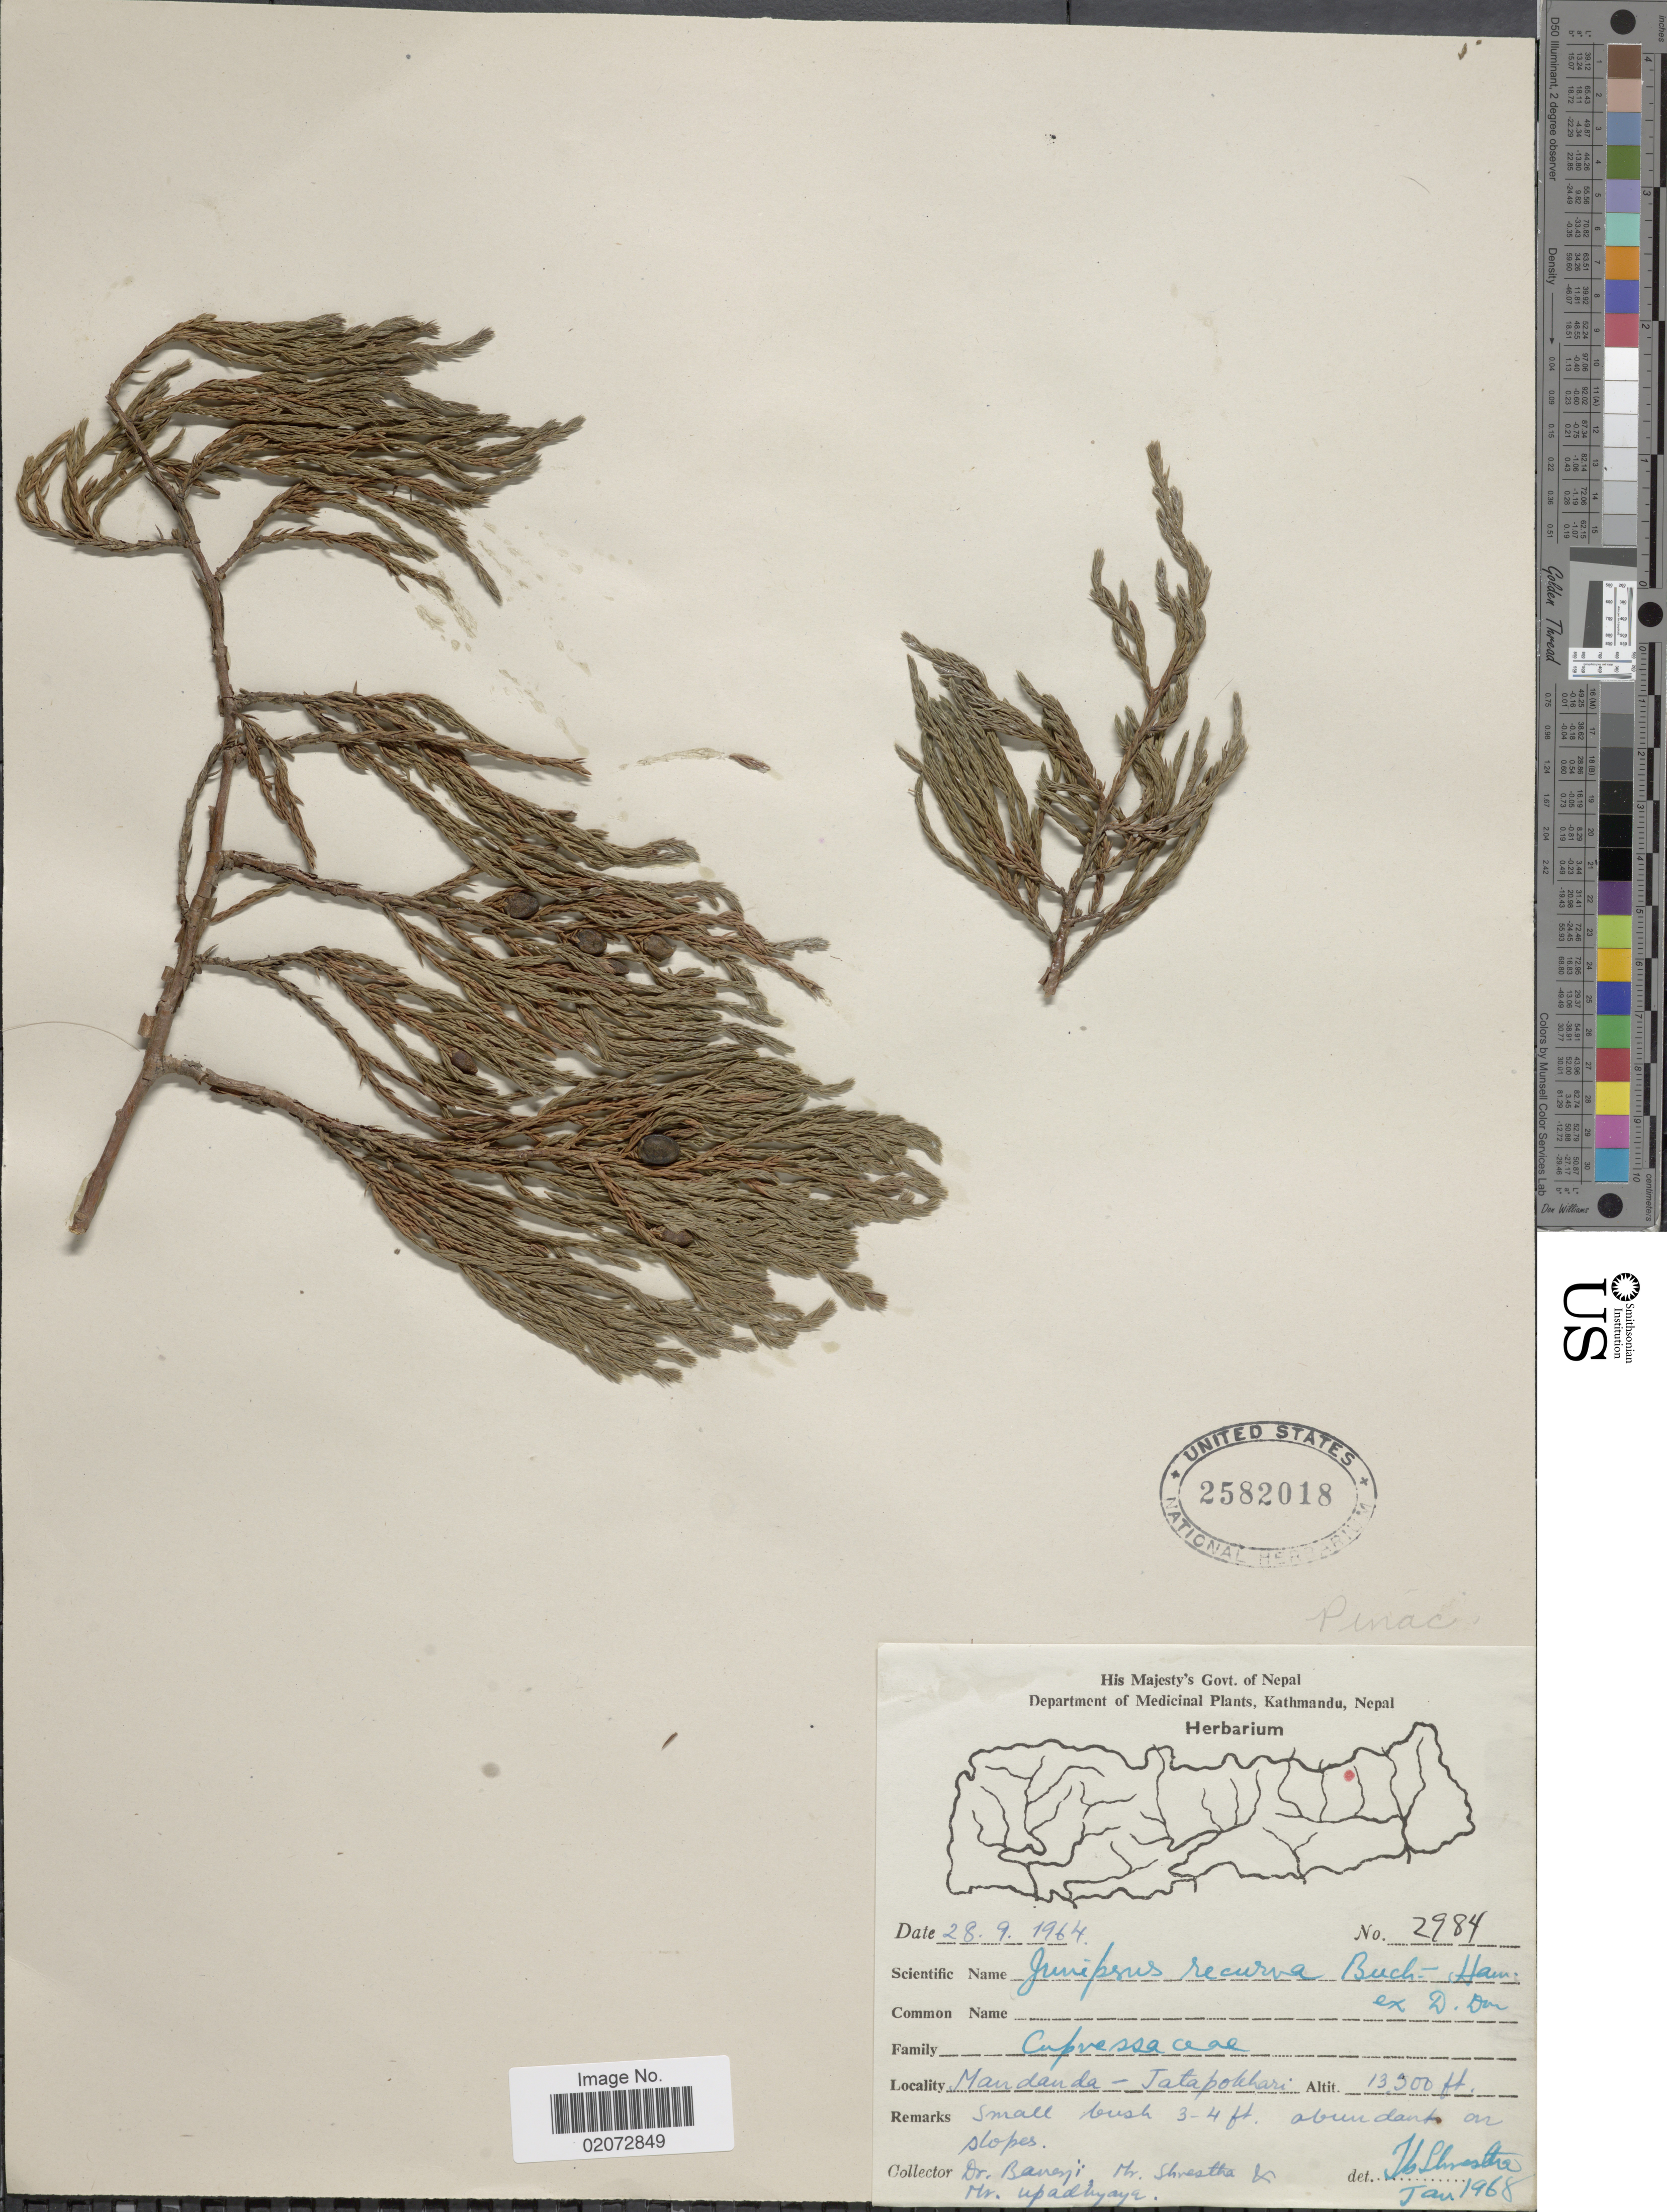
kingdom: Plantae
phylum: Tracheophyta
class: Pinopsida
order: Pinales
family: Cupressaceae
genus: Juniperus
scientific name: Juniperus recurva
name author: Buch.-Ham. ex D. Don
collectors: -. Banerji, T. B. Shrestha & A. V. Upadhyay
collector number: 2984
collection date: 1964-09-28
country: Nepal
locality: Mandanda - Jatapokhari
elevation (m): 4054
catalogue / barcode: US 2582018